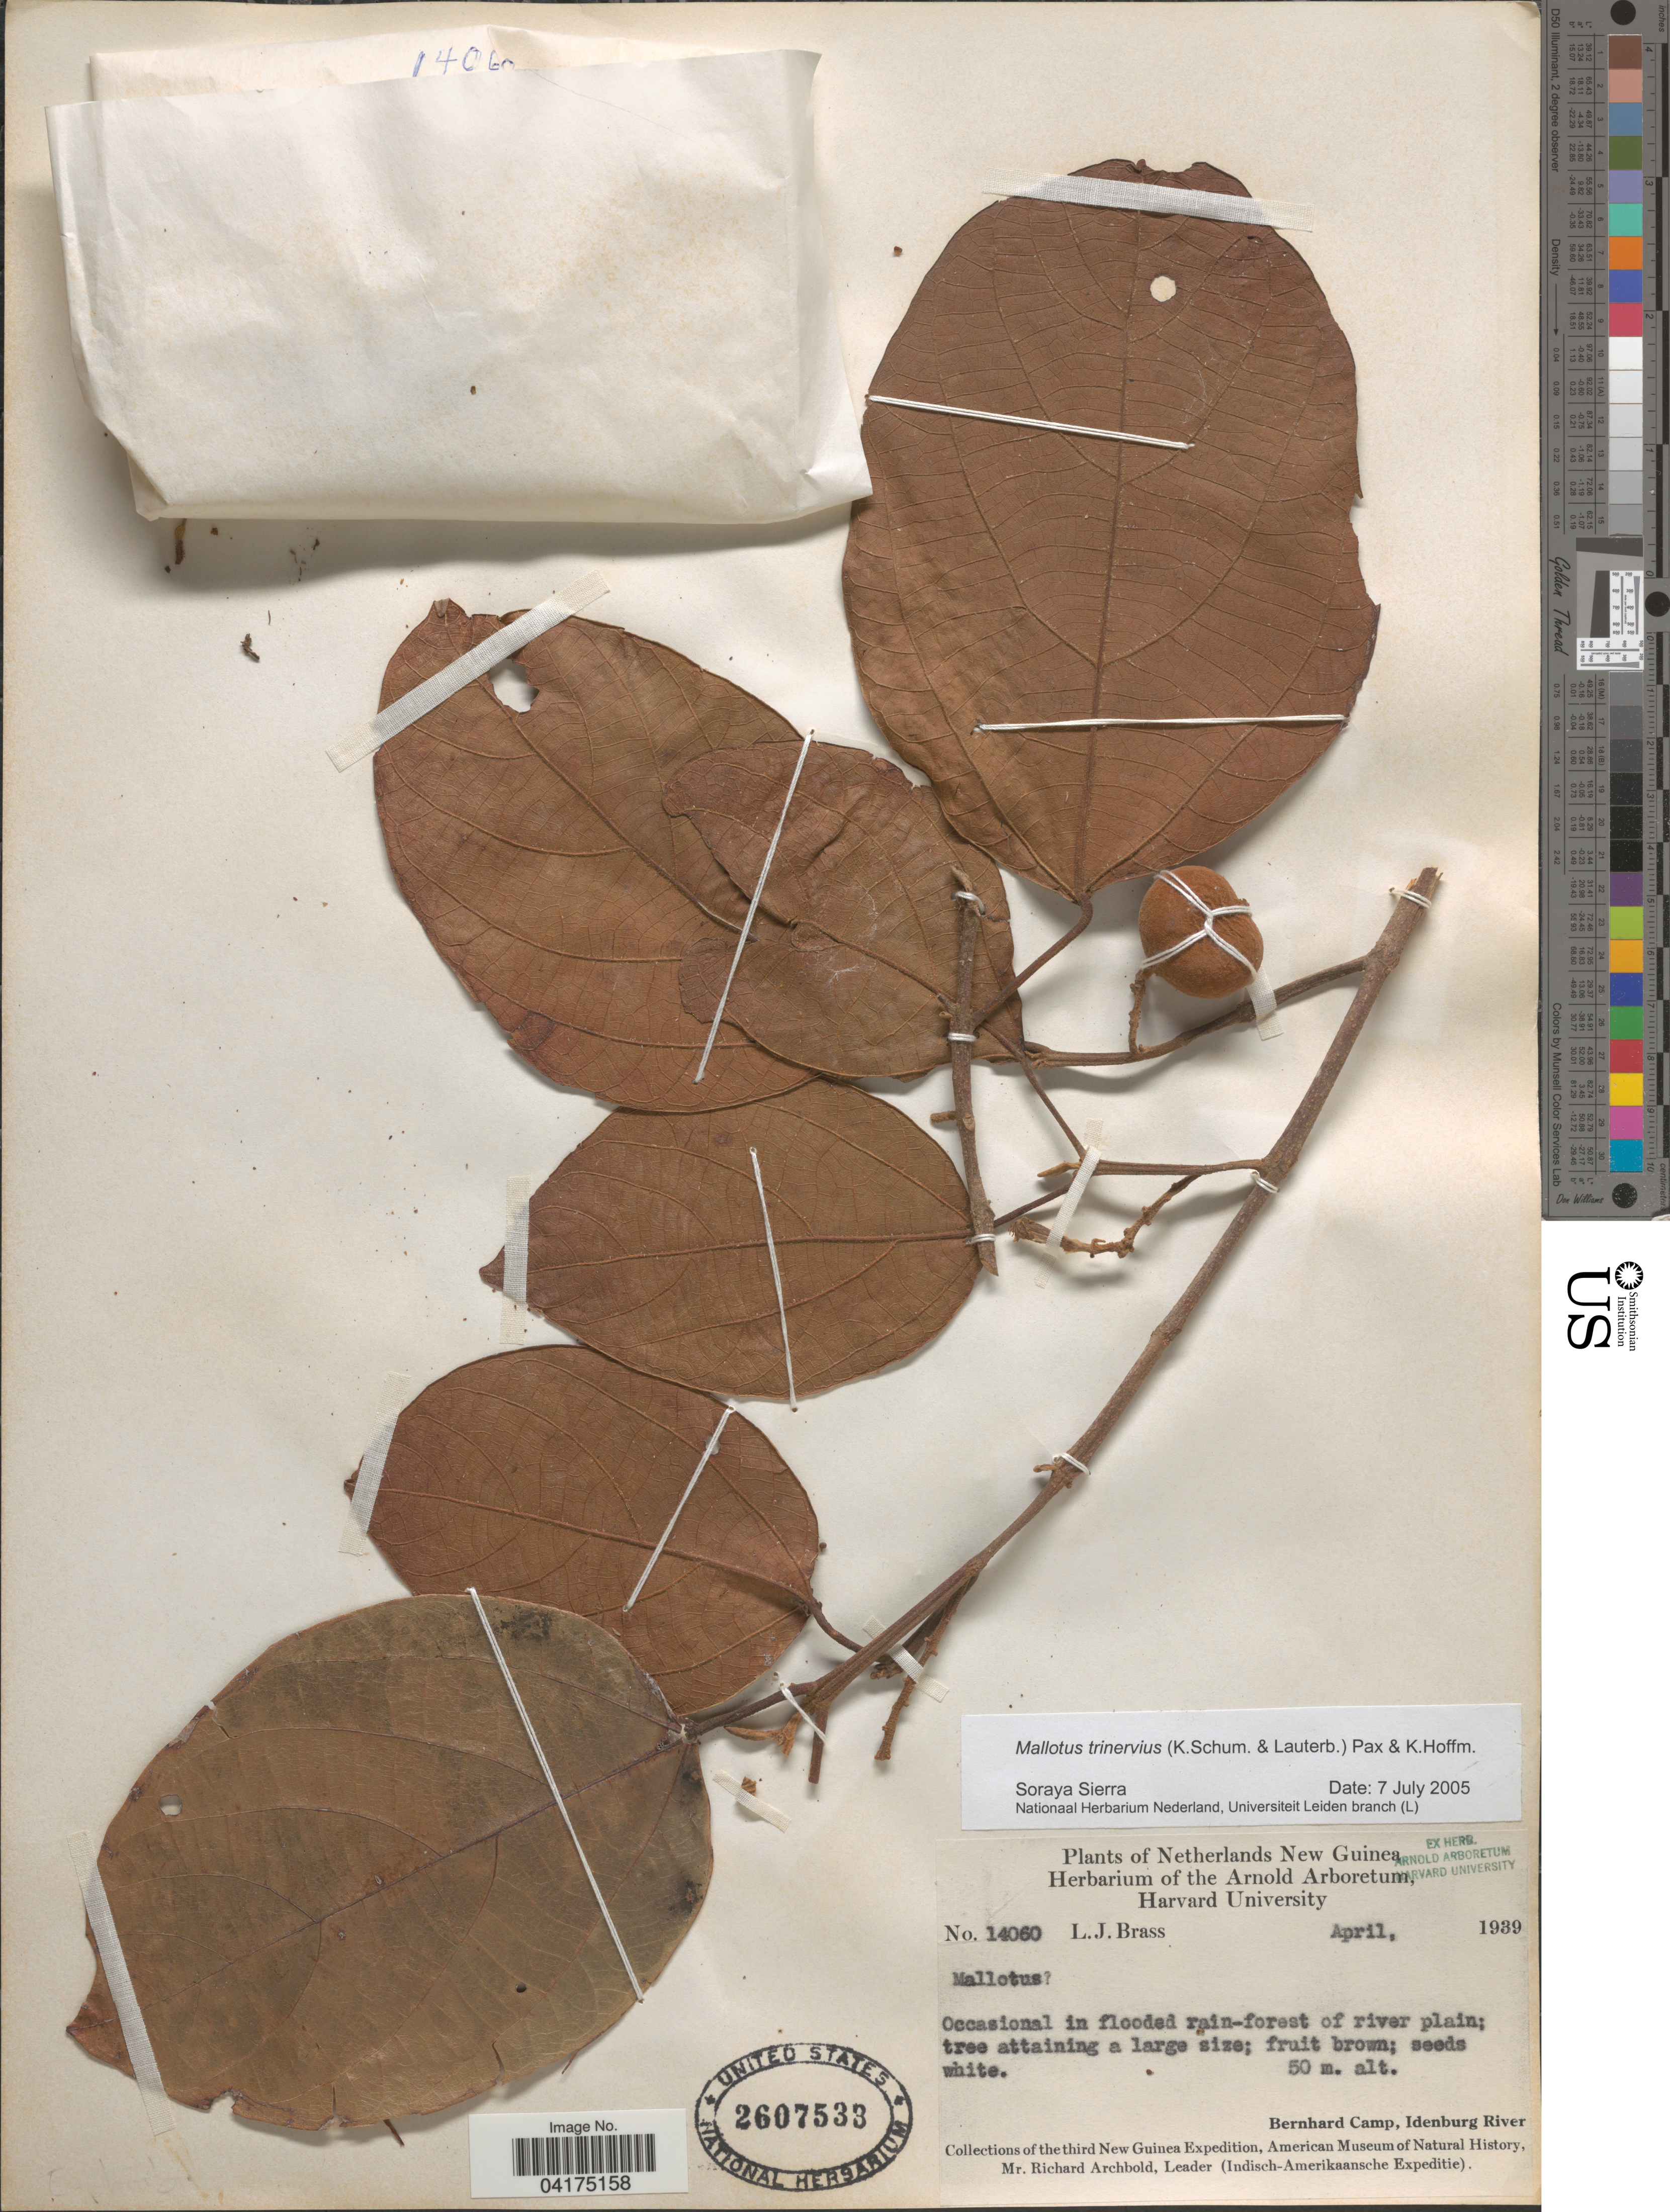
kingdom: Plantae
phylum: Tracheophyta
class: Magnoliopsida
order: Malpighiales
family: Euphorbiaceae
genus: Mallotus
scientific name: Mallotus trinervius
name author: (K. Schum. & Lauterb.) Pax & K. Hoffm.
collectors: L. J. Brass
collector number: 14060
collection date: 1939-04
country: Indonesia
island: New Guinea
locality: Netherlands New Guinea. Bernhard Camp, Idenburg River. The Third New Guinea Expedition. (Indisch-Amerikaansche Expeditie).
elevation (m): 50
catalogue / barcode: US 2607533